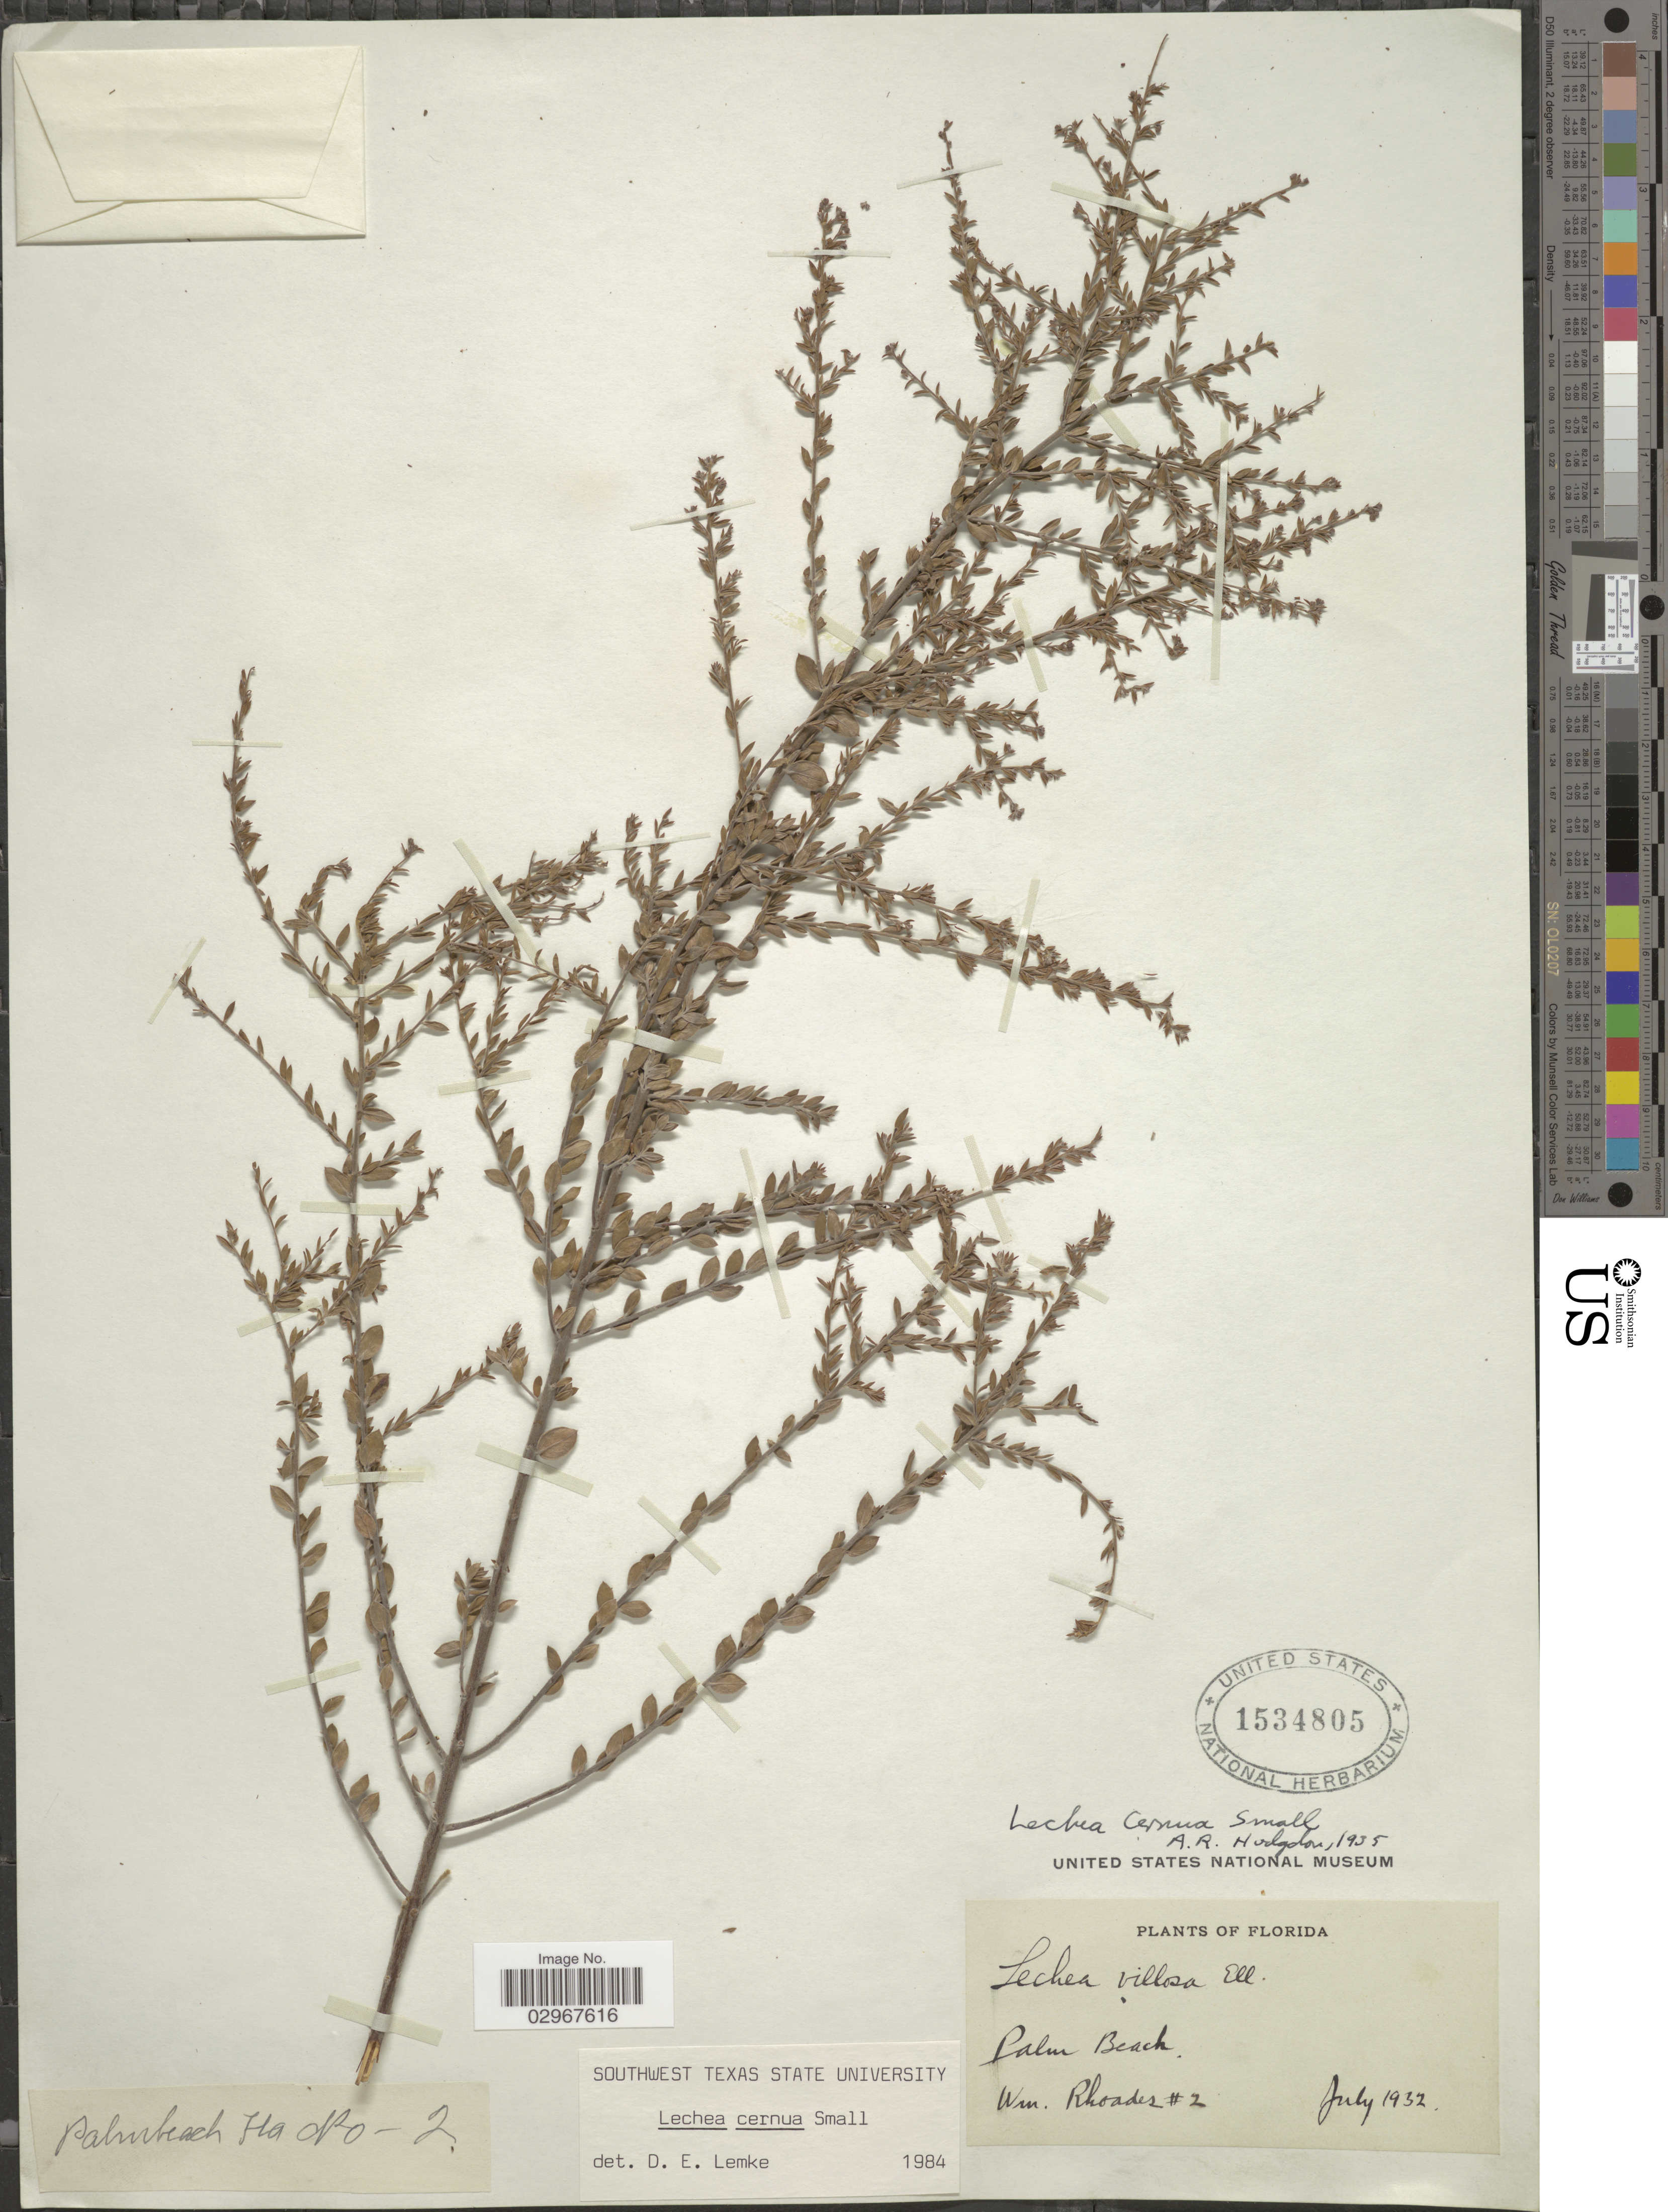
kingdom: Plantae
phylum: Tracheophyta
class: Magnoliopsida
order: Malvales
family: Cistaceae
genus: Lechea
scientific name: Lechea cernua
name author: Small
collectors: W. Rhoades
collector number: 2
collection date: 1932-07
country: United States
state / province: Florida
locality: Palm Beach. Fla.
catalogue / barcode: US 1534805